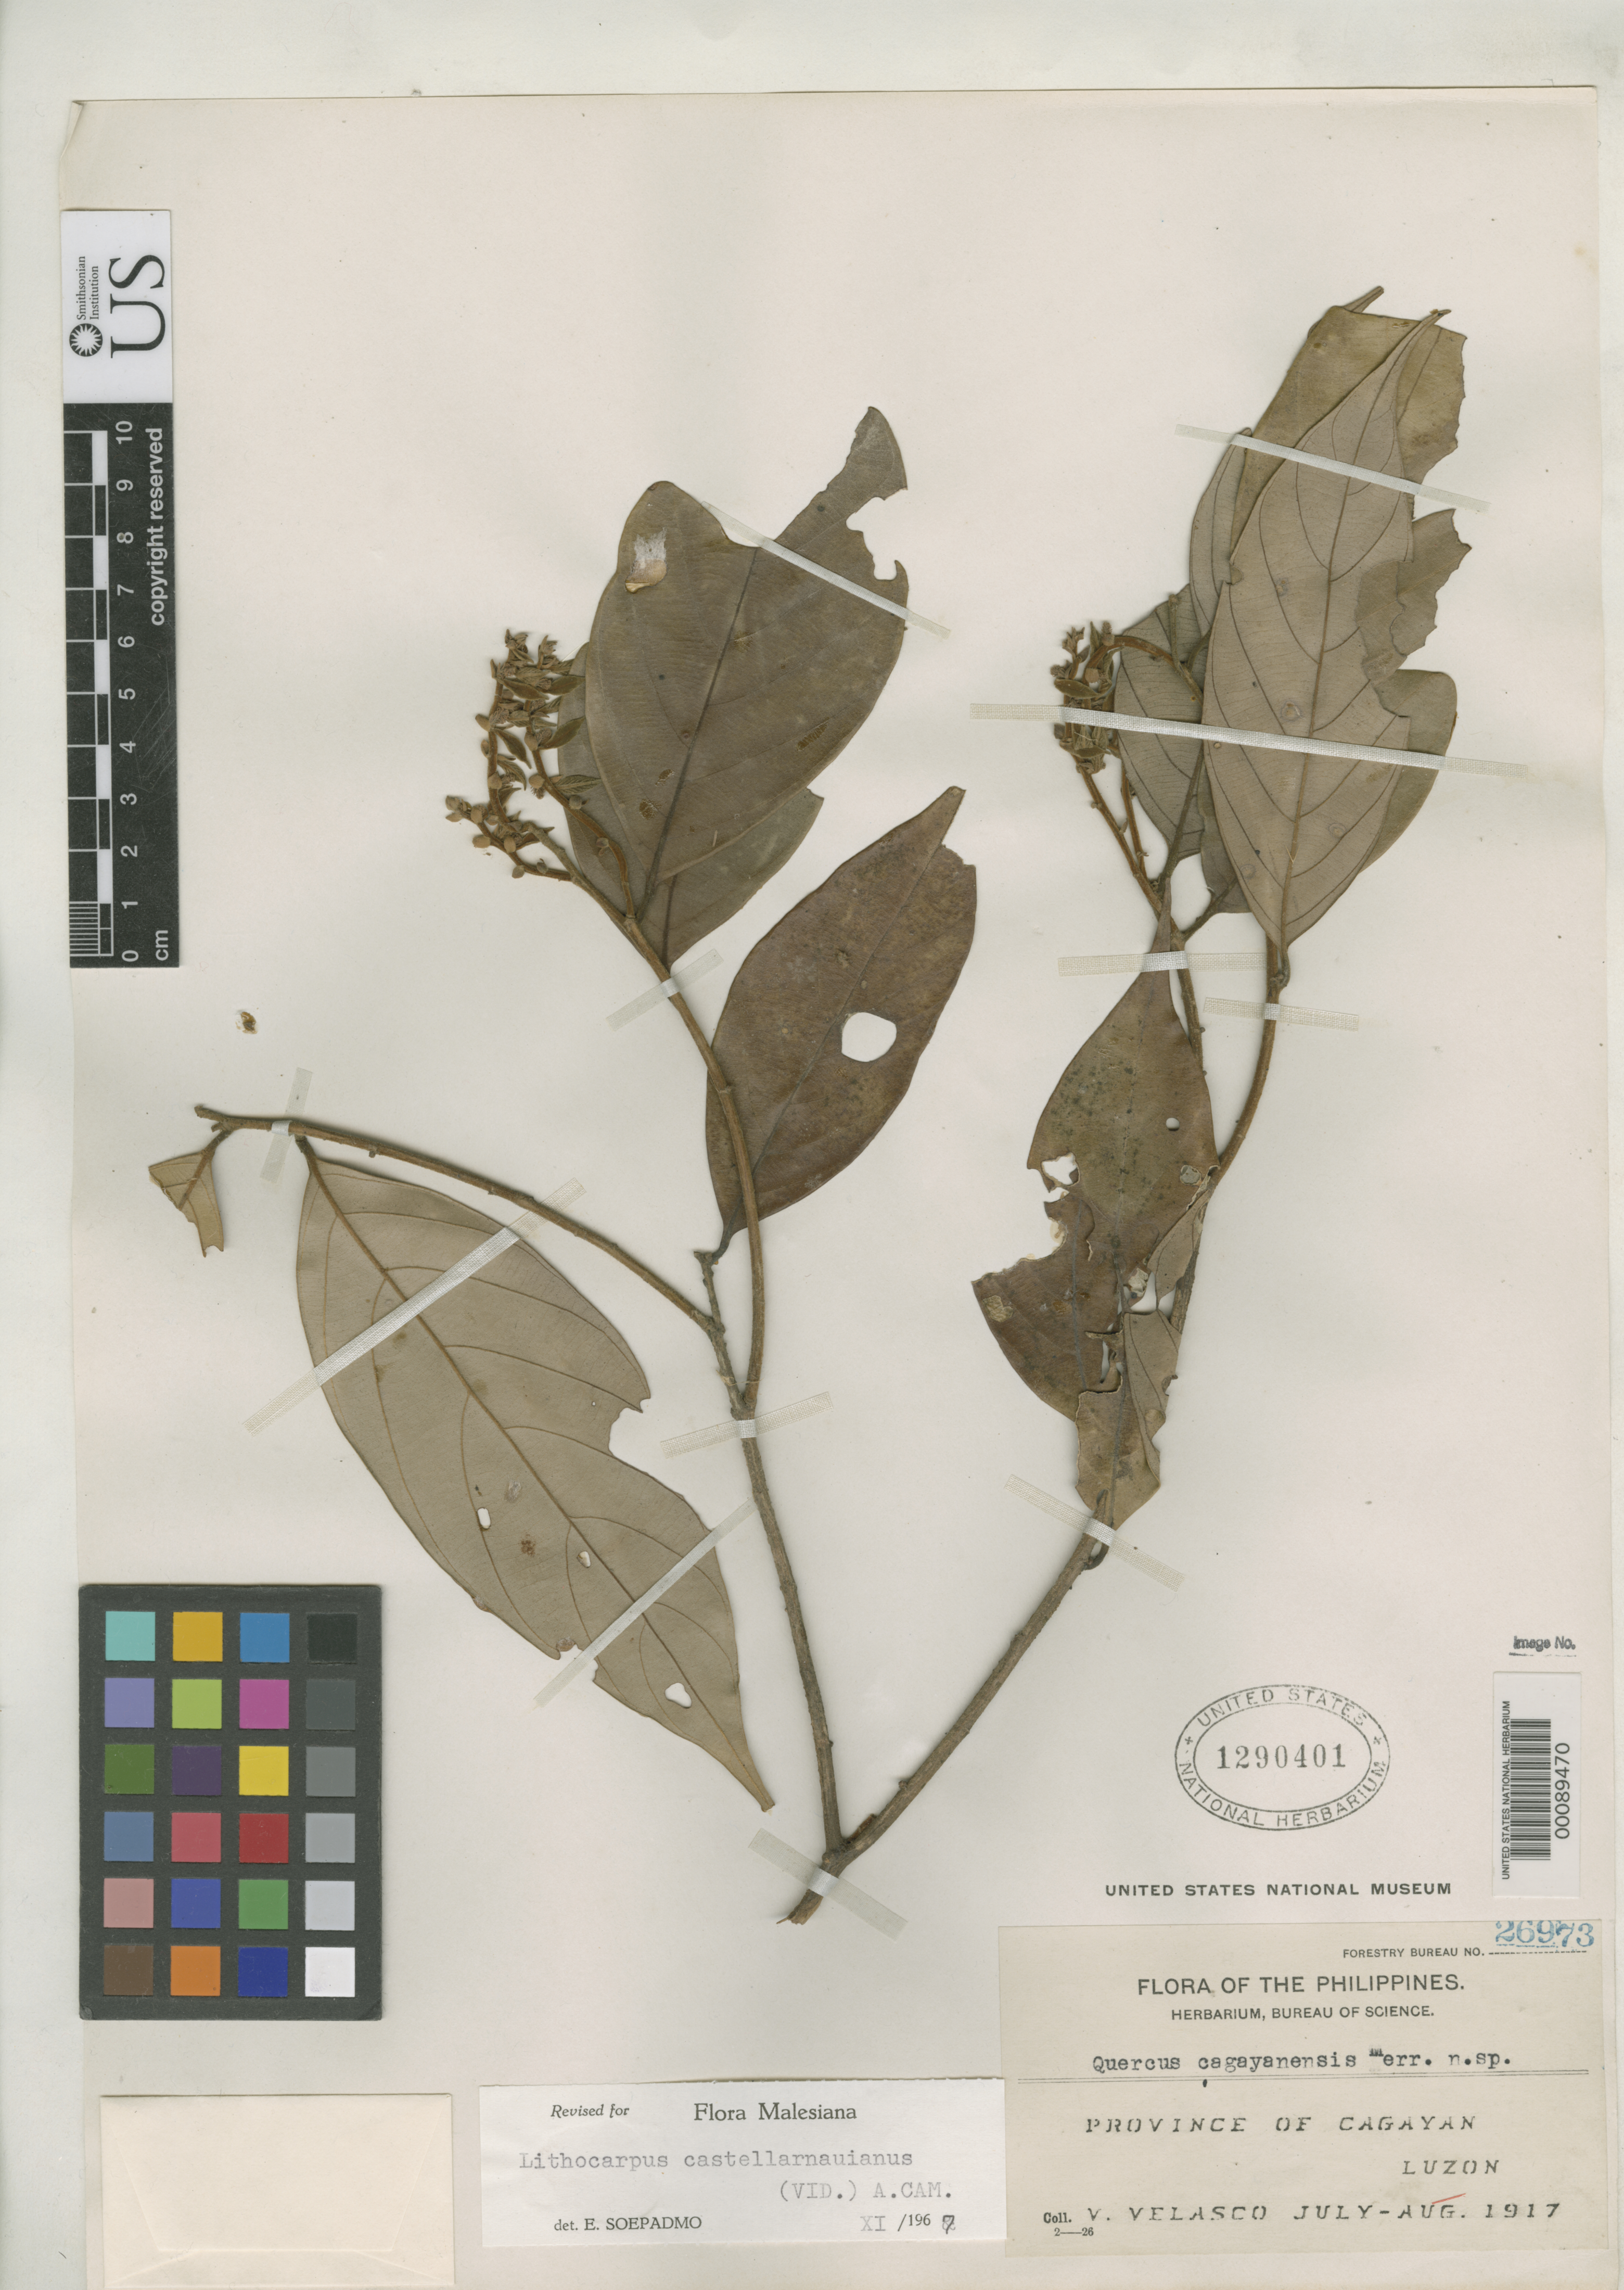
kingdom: Plantae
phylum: Tracheophyta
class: Magnoliopsida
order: Fagales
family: Fagaceae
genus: Quercus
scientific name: Quercus cagayanensis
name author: Merr.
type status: Isotype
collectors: V. Velasco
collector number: For. Bur. 26973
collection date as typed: Jul 1917 to -- Aug 1917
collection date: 1917-07/1917-08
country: Philippines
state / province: Cagayan Valley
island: Luzon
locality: Cagayan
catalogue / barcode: US 1290401